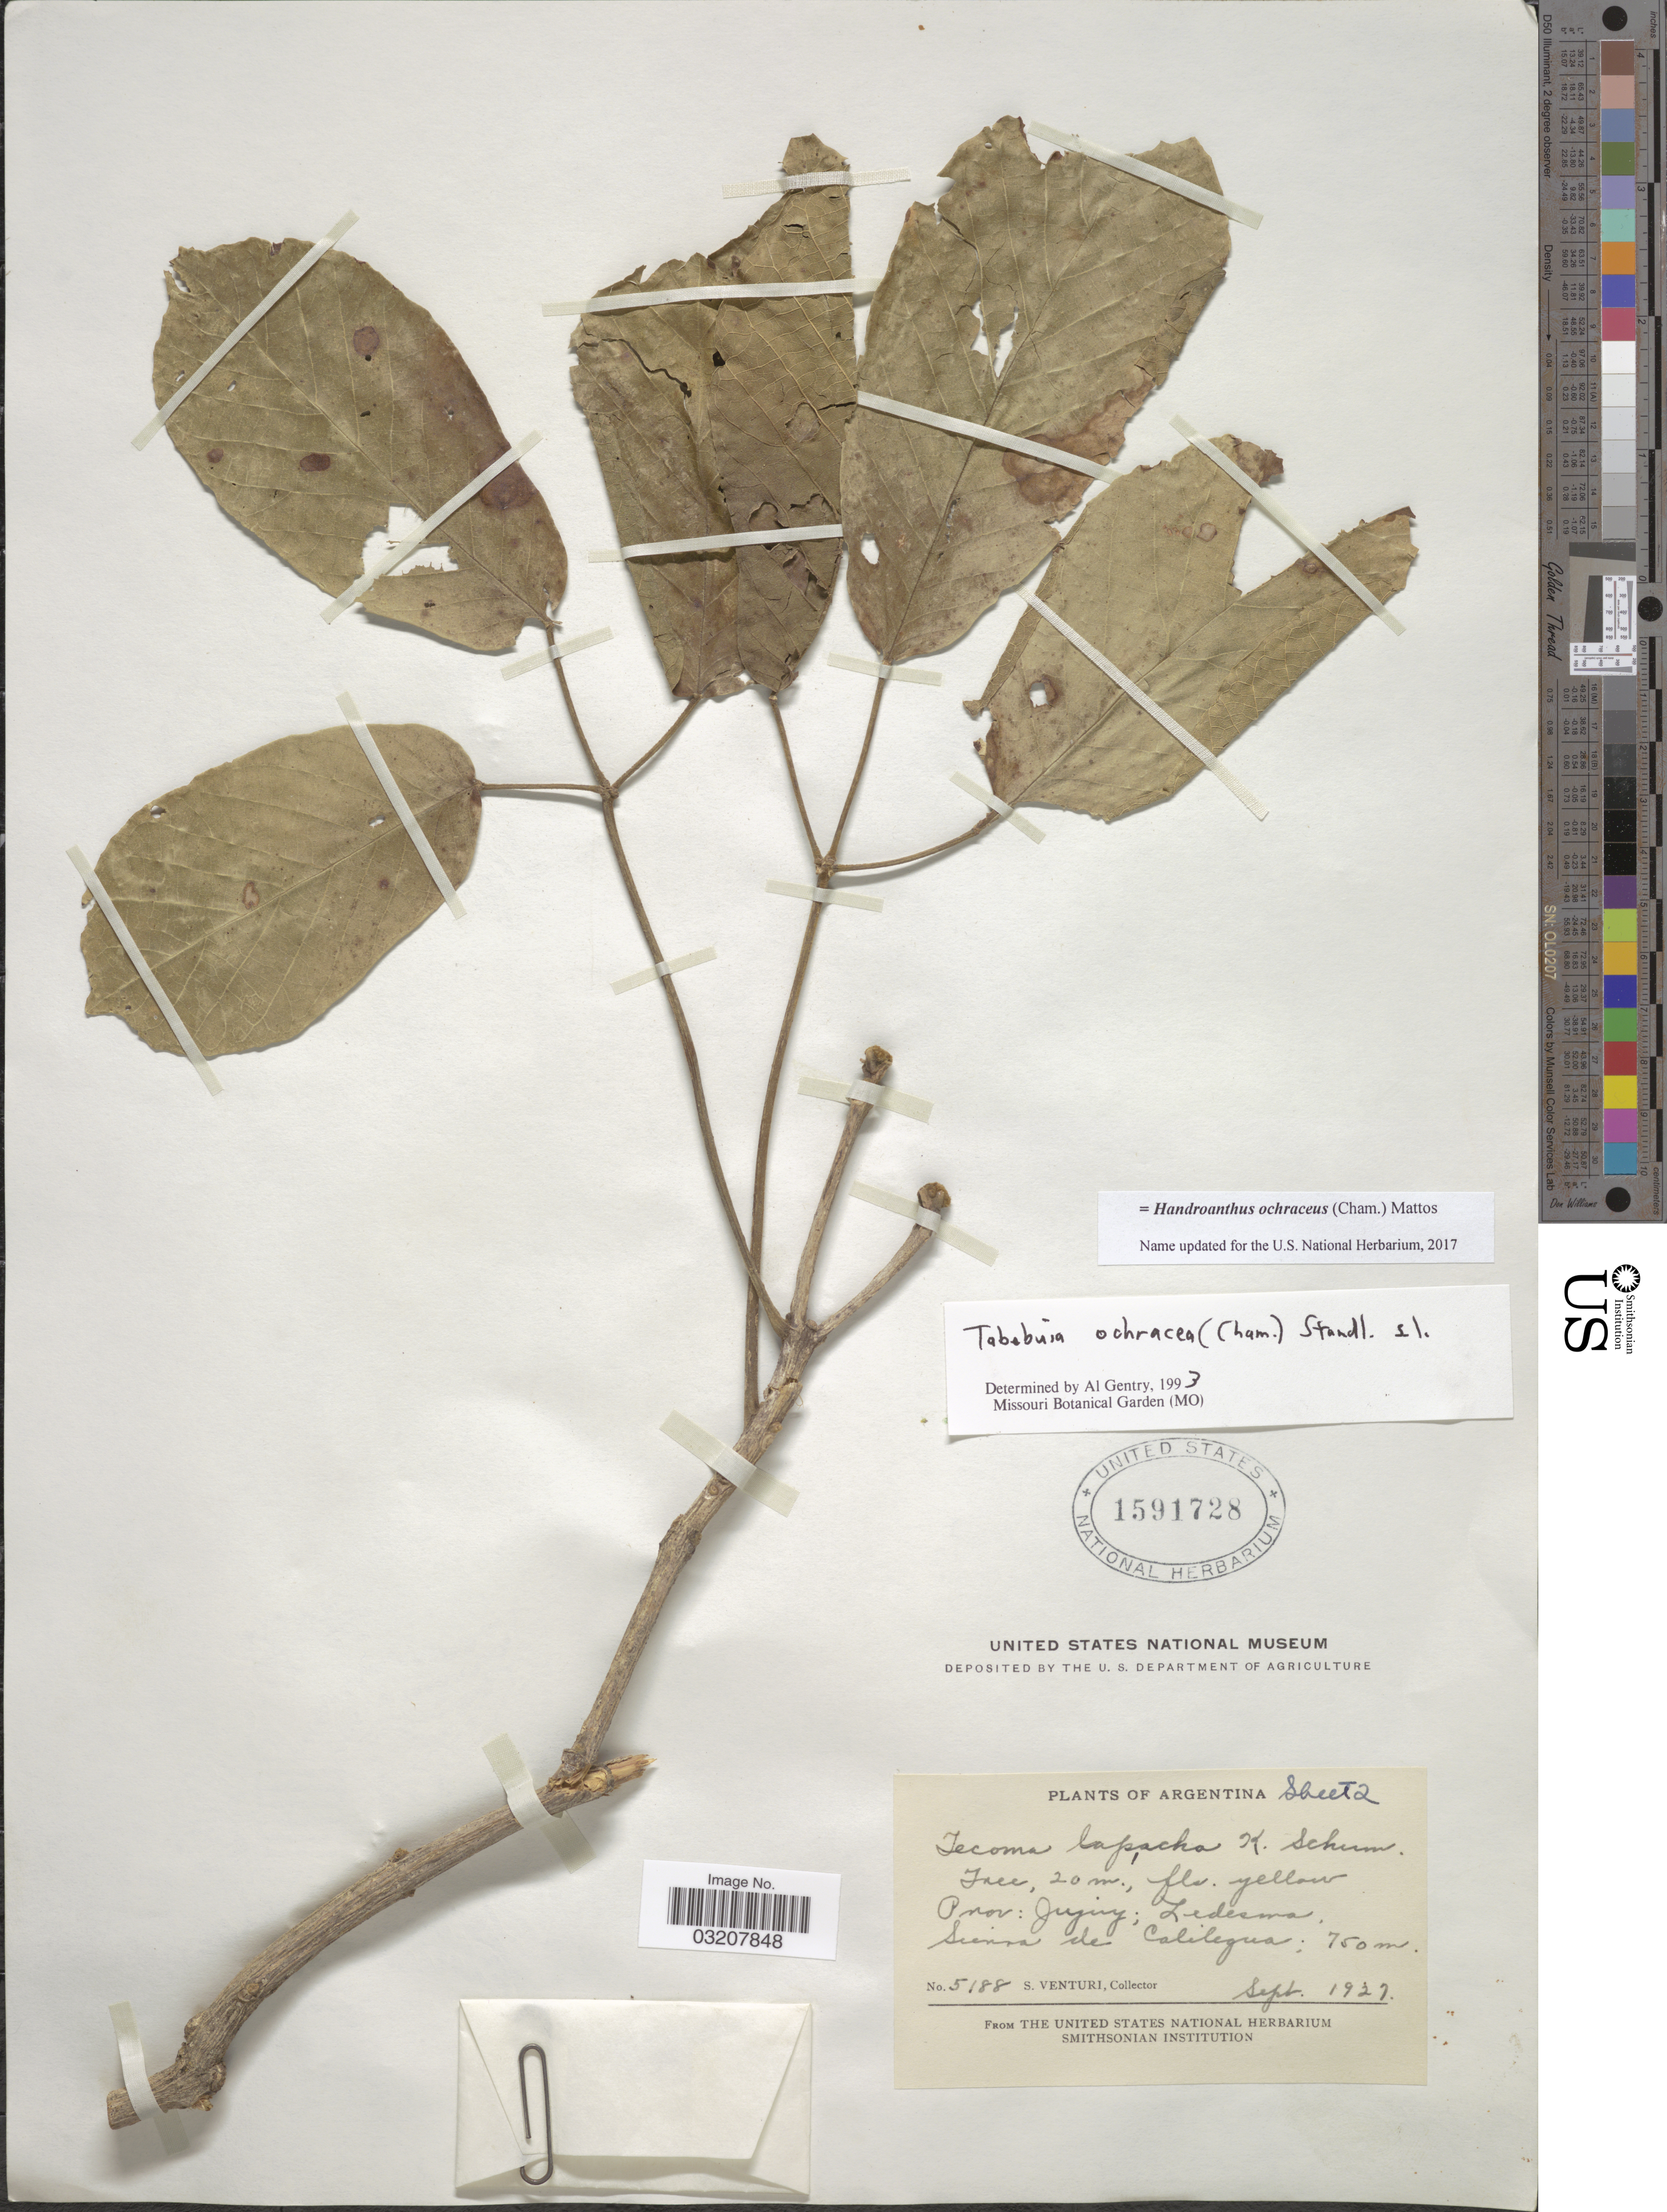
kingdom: Plantae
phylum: Tracheophyta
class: Magnoliopsida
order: Lamiales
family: Bignoniaceae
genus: Handroanthus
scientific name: Handroanthus ochraceus subsp. ochraceus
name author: (Cham.) Mattos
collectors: S. Venturi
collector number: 5188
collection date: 1927-09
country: Argentina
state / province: Jujuy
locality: Ledesma. Sierra de Calilegua.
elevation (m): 750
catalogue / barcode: US 1591728